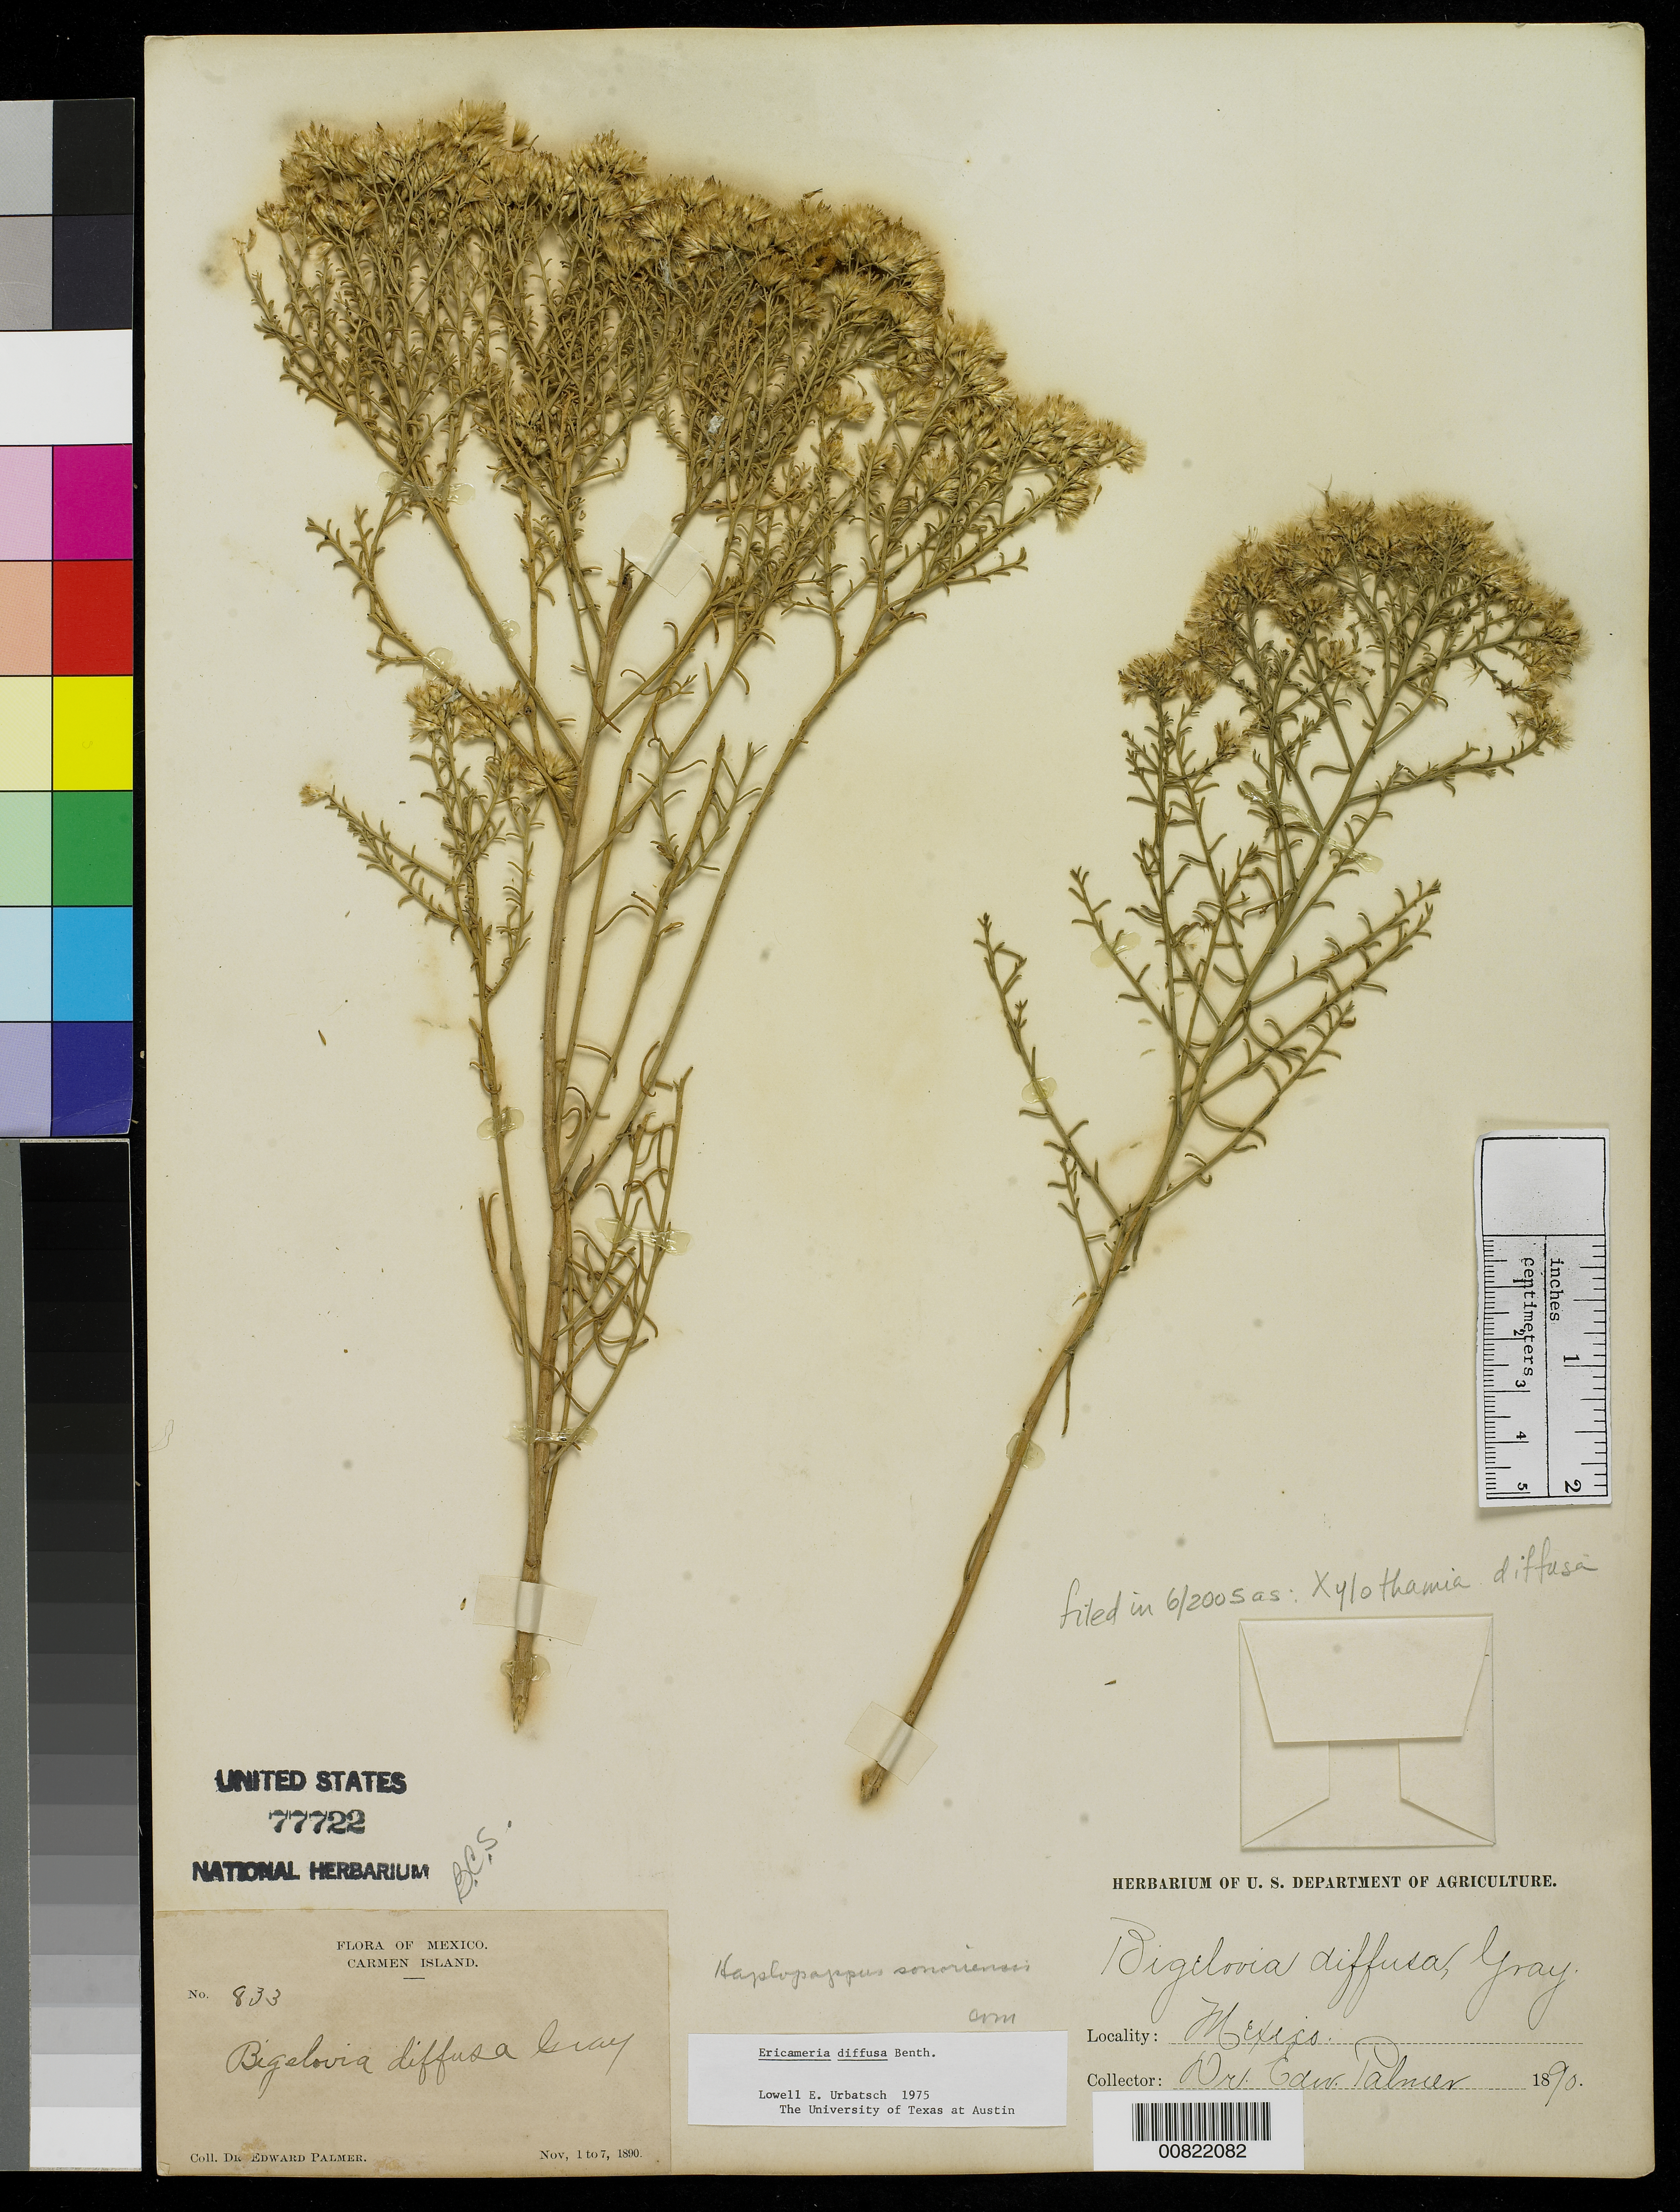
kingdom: Plantae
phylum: Tracheophyta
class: Magnoliopsida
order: Asterales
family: Asteraceae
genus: Xylothamia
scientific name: Xylothamia diffusa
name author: (Benth.) G.L. Nesom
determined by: Urbatsch, Lowell E., Curator (LSU), Louisiana State University (UNITED STATES)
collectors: E. Palmer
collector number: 833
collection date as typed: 01 Nov 1890 to 07 Nov 1890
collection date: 1890-11-01/1890-11-07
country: Mexico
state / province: Baja California Sur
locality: Carmen Island, Baja California Sur.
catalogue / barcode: US 77722